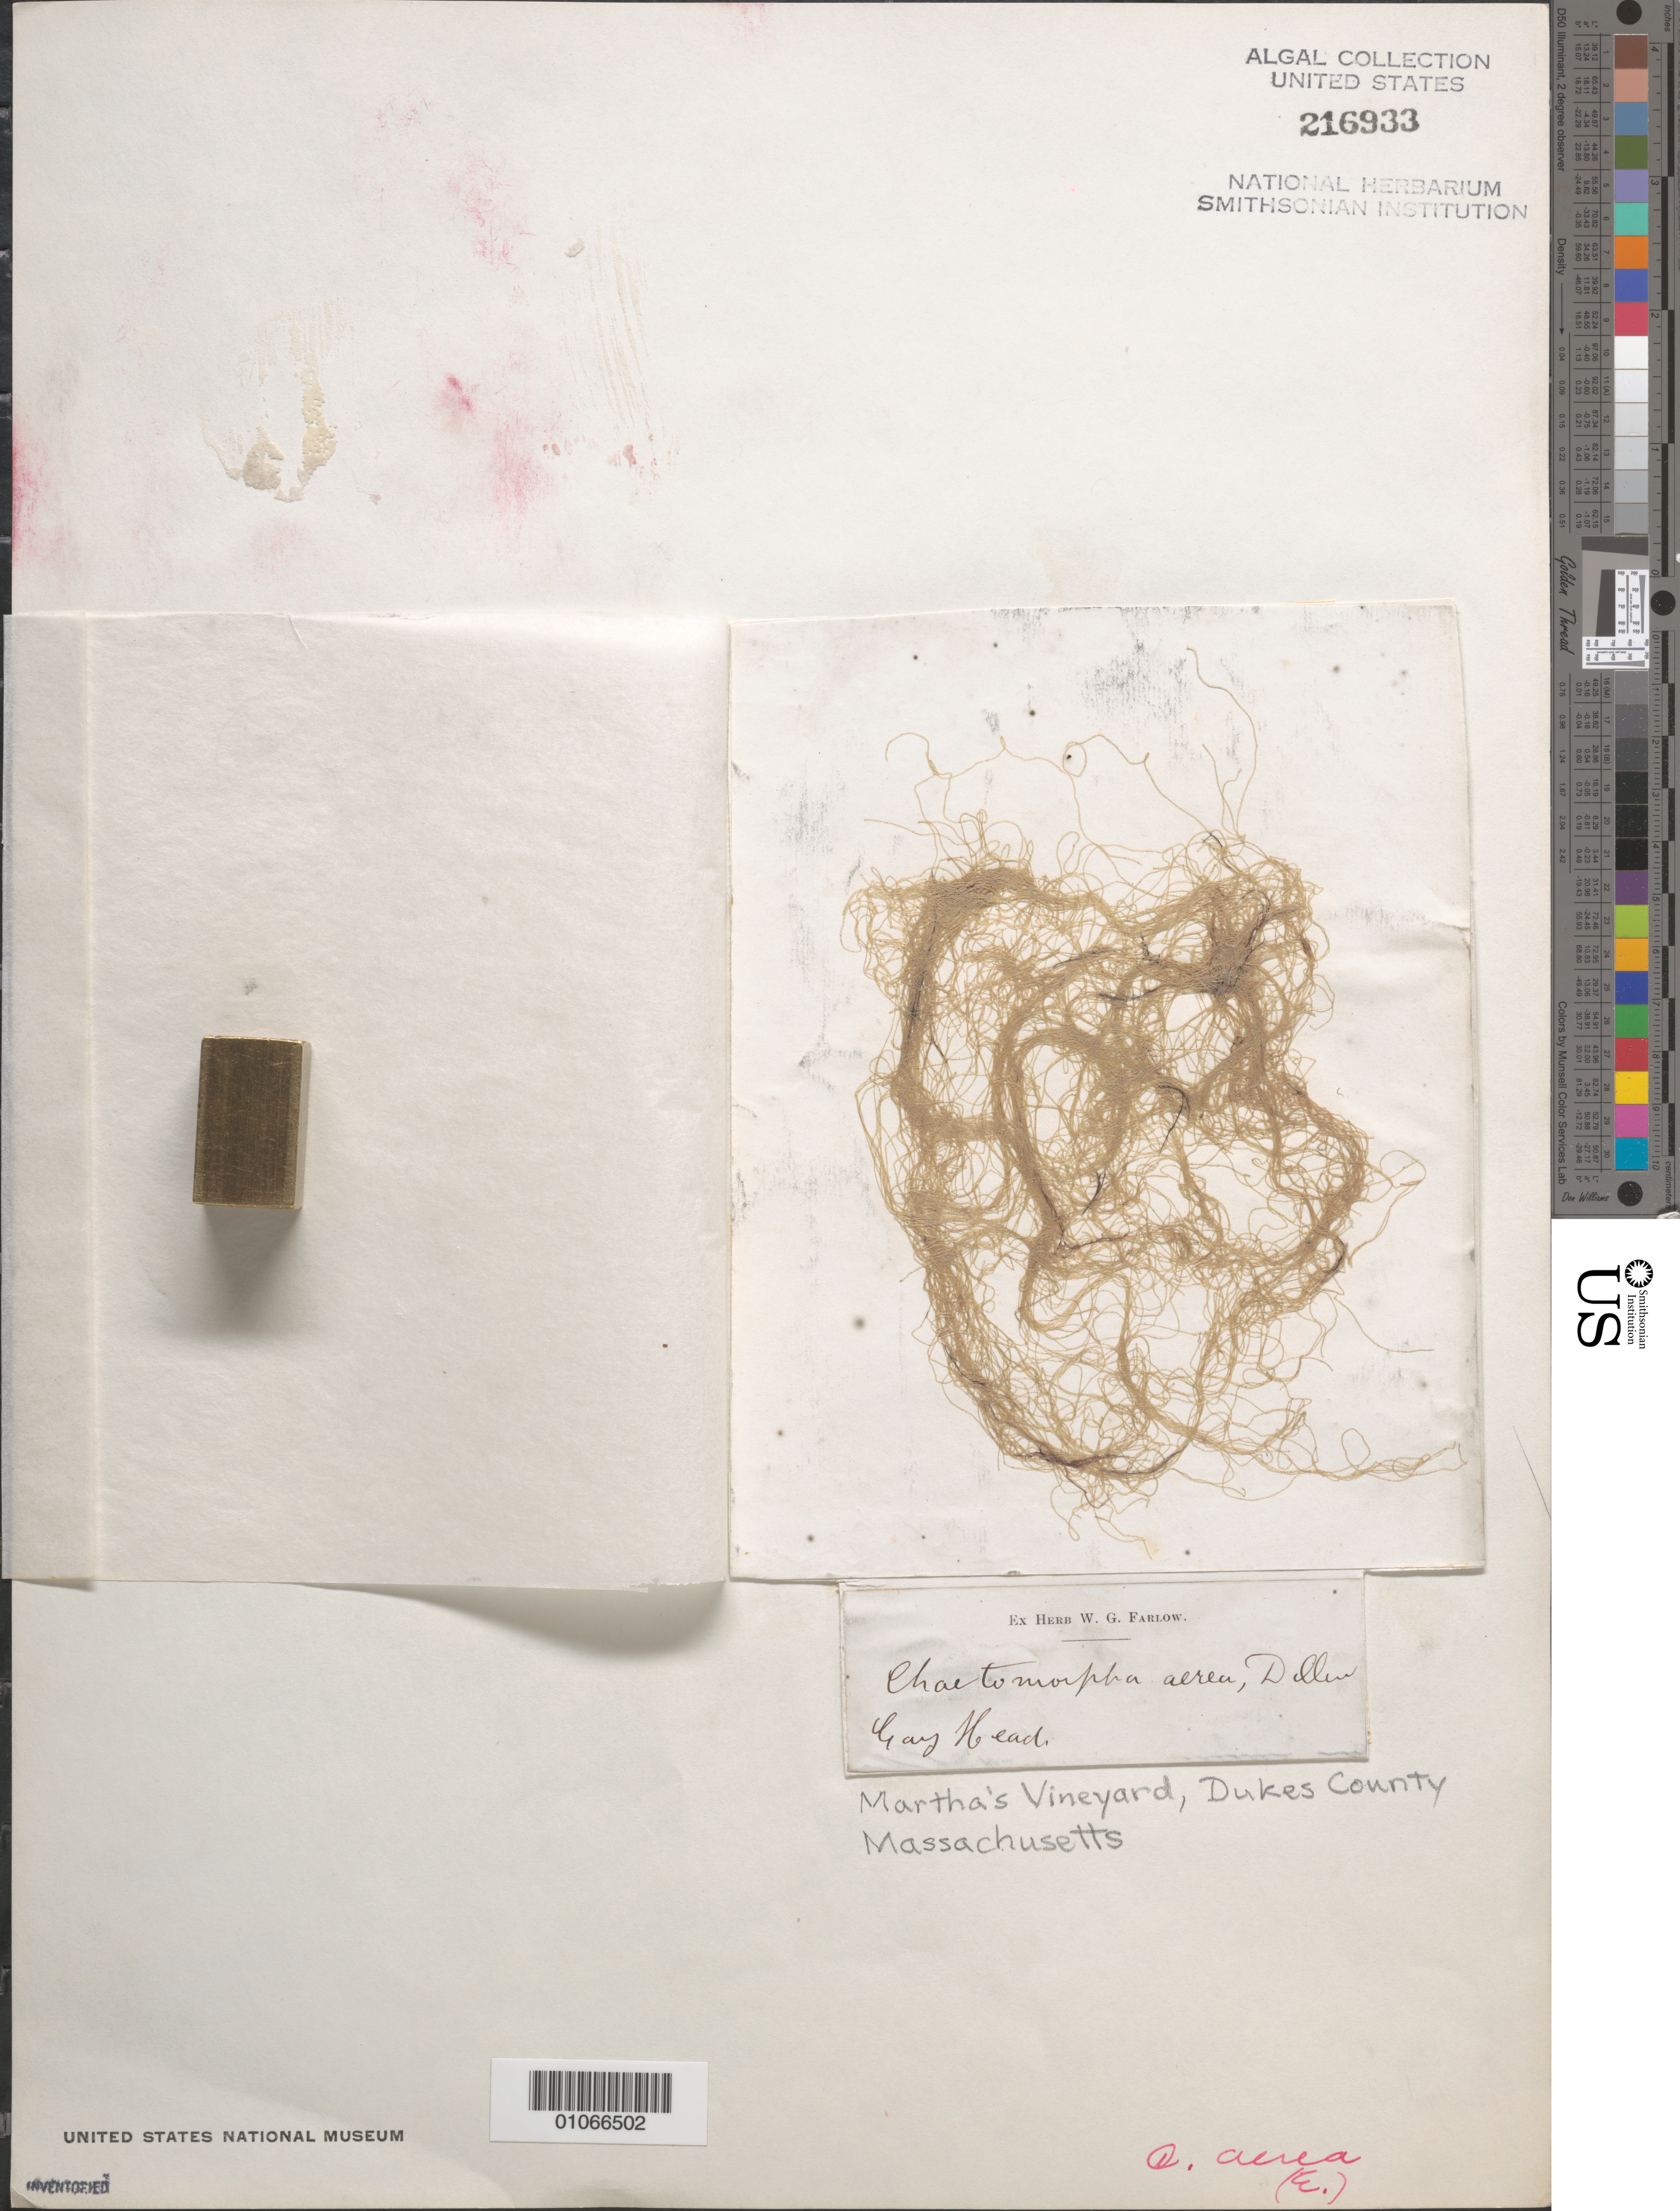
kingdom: Plantae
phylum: Chlorophyta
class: Ulvophyceae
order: Cladophorales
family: Cladophoraceae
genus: Chaetomorpha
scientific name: Chaetomorpha aerea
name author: (Dillwyn) Kütz.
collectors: W. Farlow (Herbarium)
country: United States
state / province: Massachusetts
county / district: Dukes County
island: Martha's Vineyard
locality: Gay Head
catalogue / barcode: US 216933